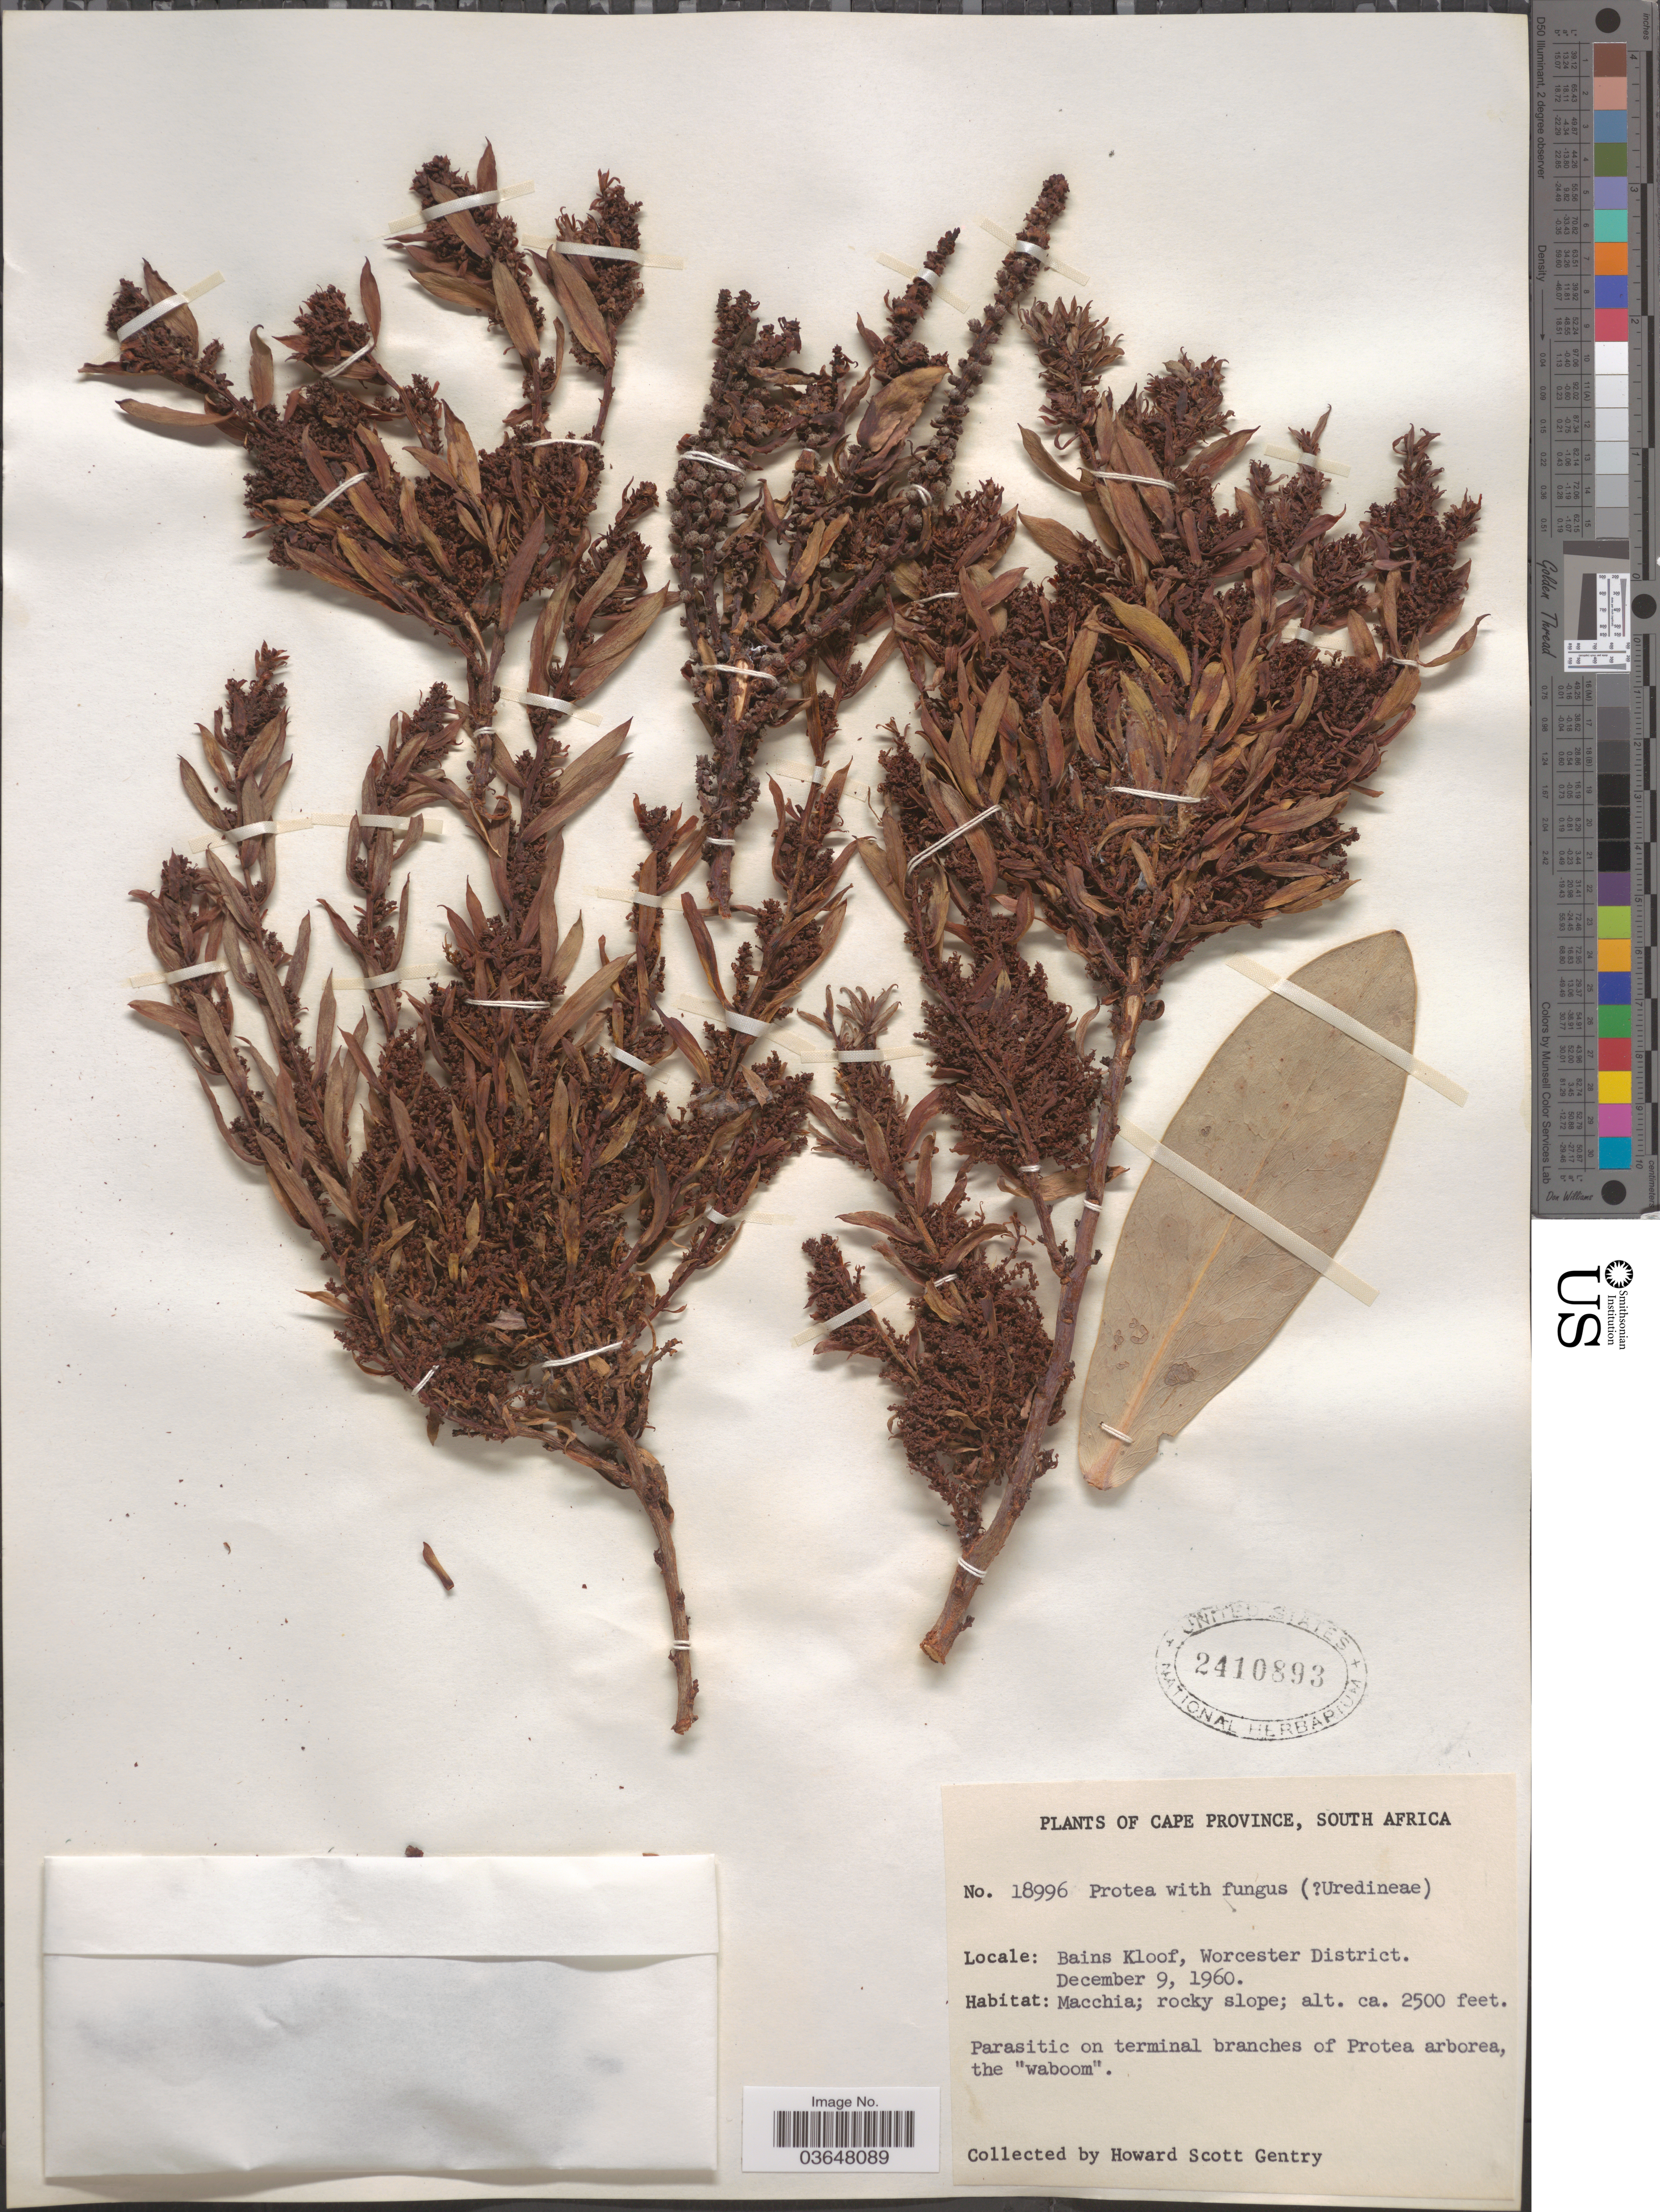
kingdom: Plantae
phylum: Tracheophyta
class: Magnoliopsida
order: Proteales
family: Proteaceae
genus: Protea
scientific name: Protea sp.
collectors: H. S. Gentry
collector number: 18996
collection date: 1960-12-09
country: South Africa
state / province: Western Cape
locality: Bains Kloof, Worcester District.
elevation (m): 762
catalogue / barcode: US 2410893